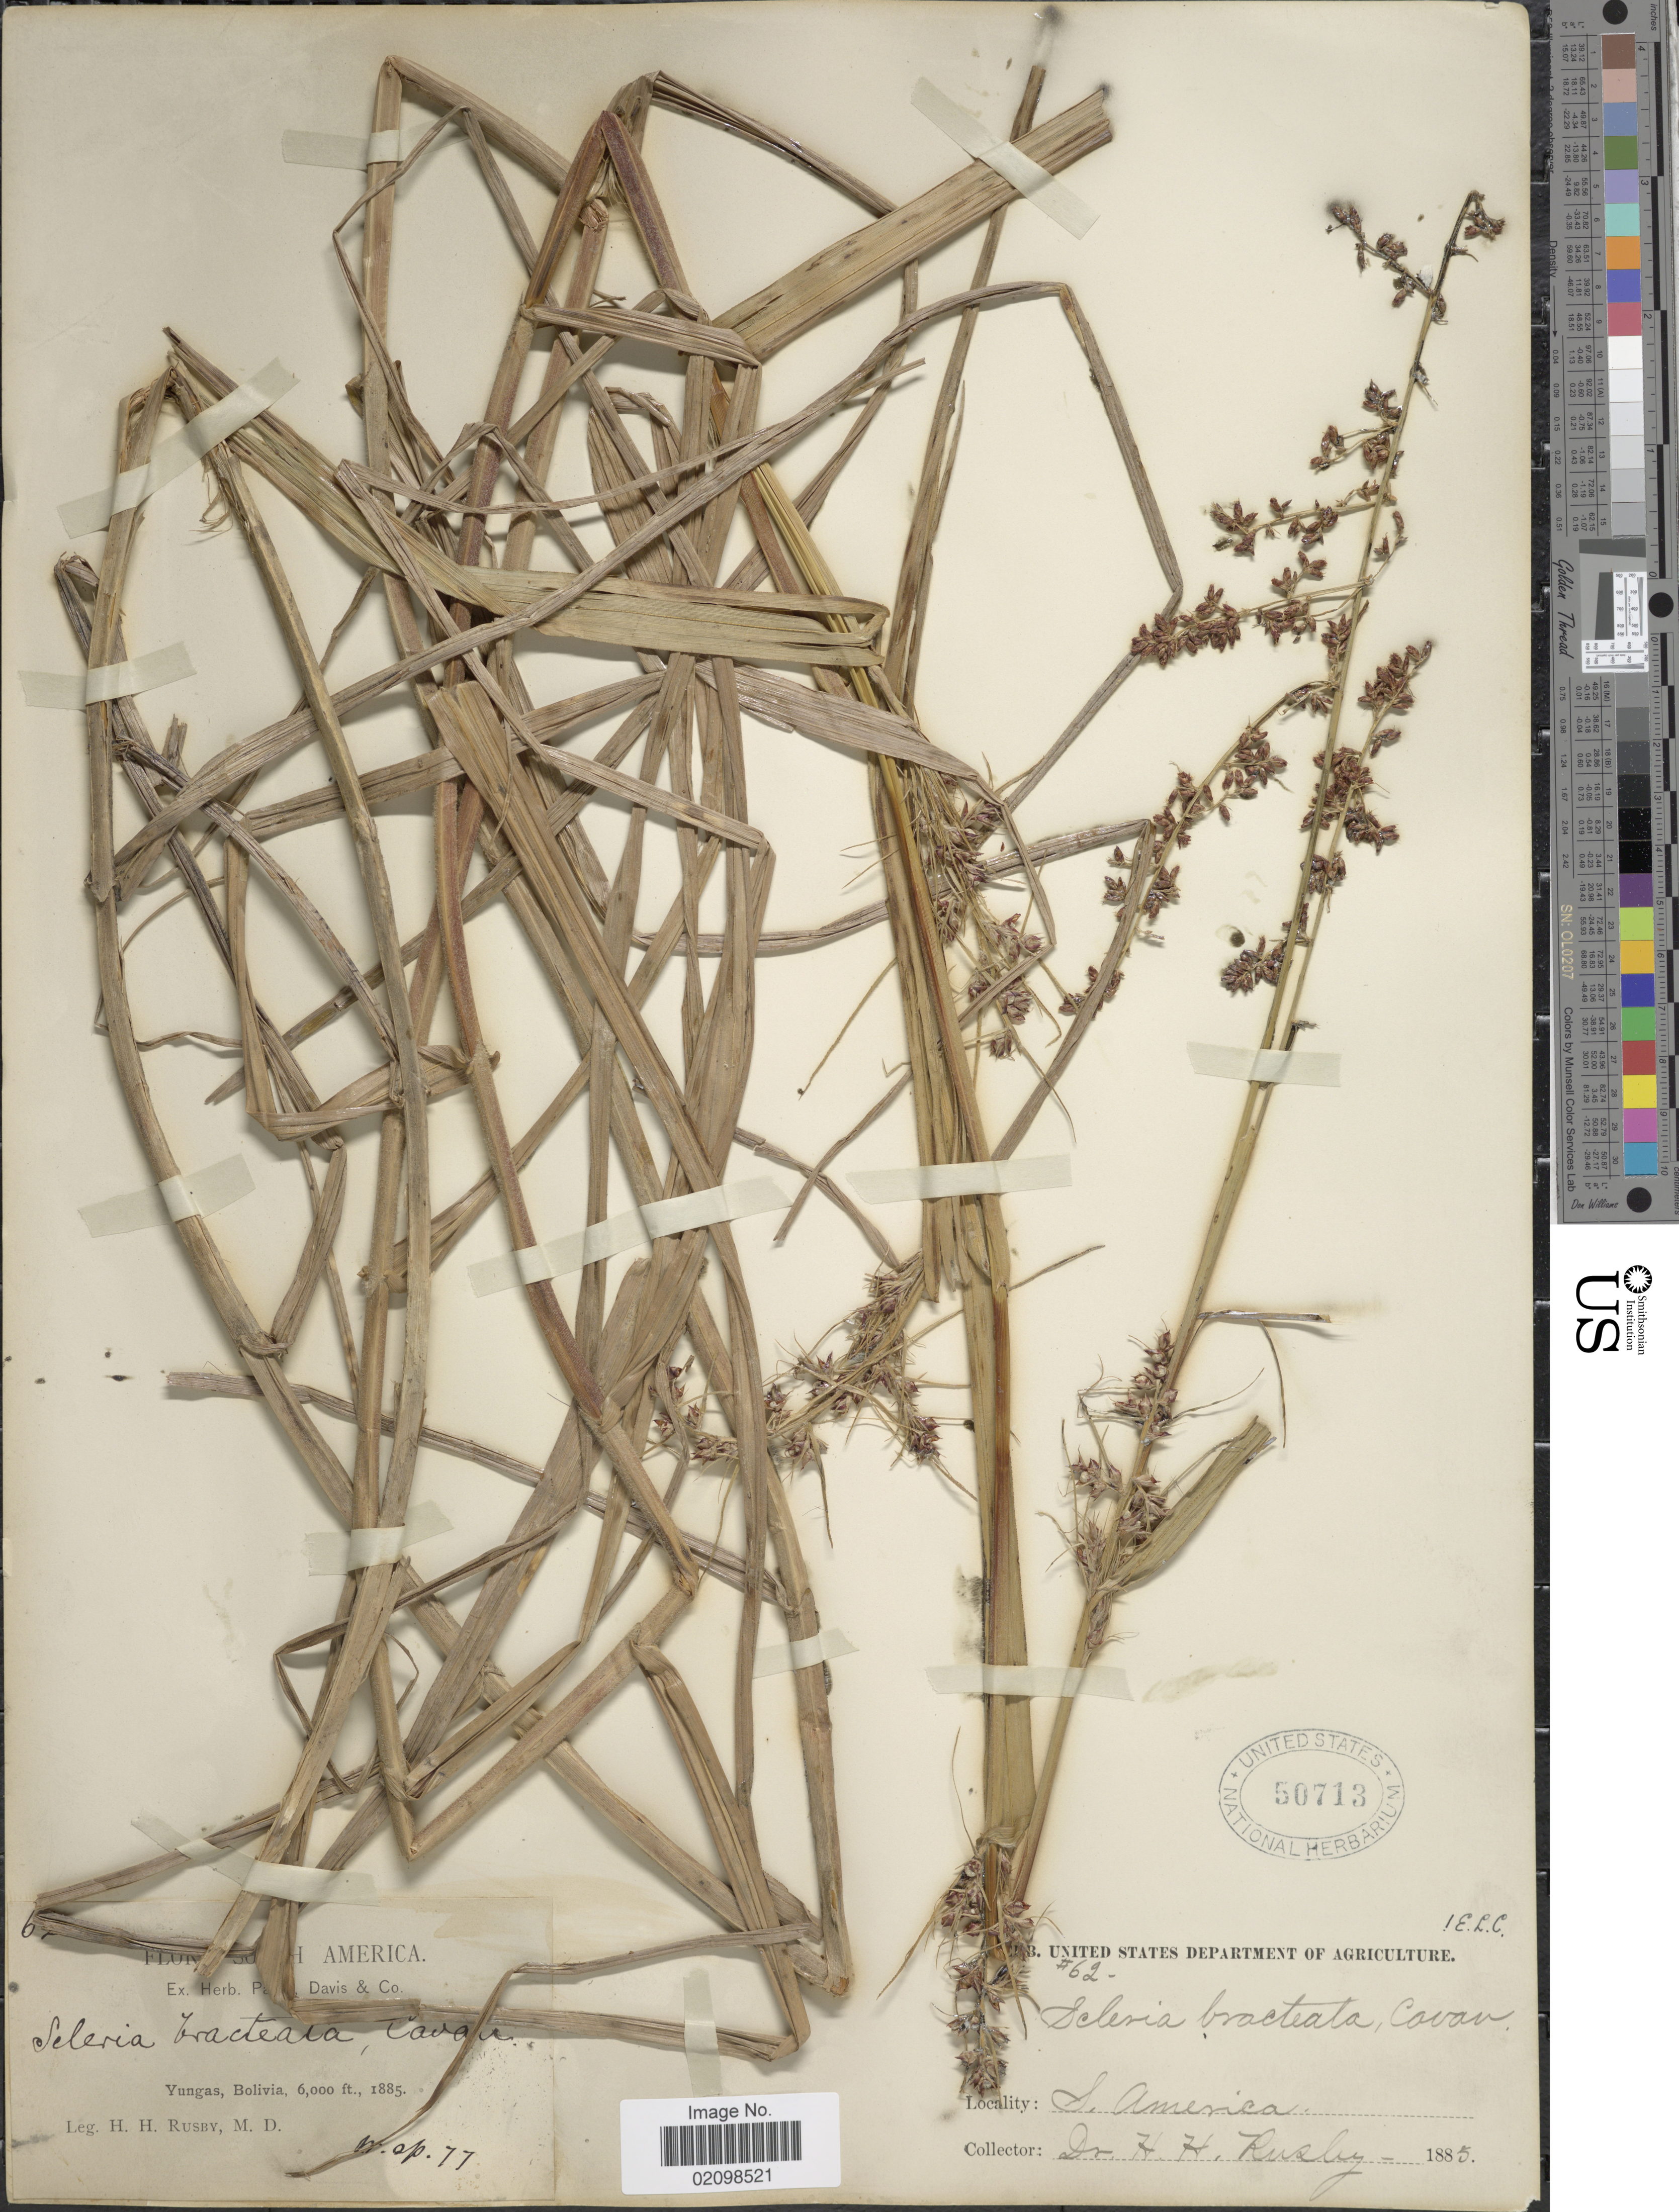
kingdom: Plantae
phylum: Tracheophyta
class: Liliopsida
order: Poales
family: Cyperaceae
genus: Scleria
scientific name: Scleria bracteata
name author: Cav.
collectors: H. H. Rusby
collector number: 62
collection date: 1885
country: Bolivia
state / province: La Paz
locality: Yungas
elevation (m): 1829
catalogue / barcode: US 50713